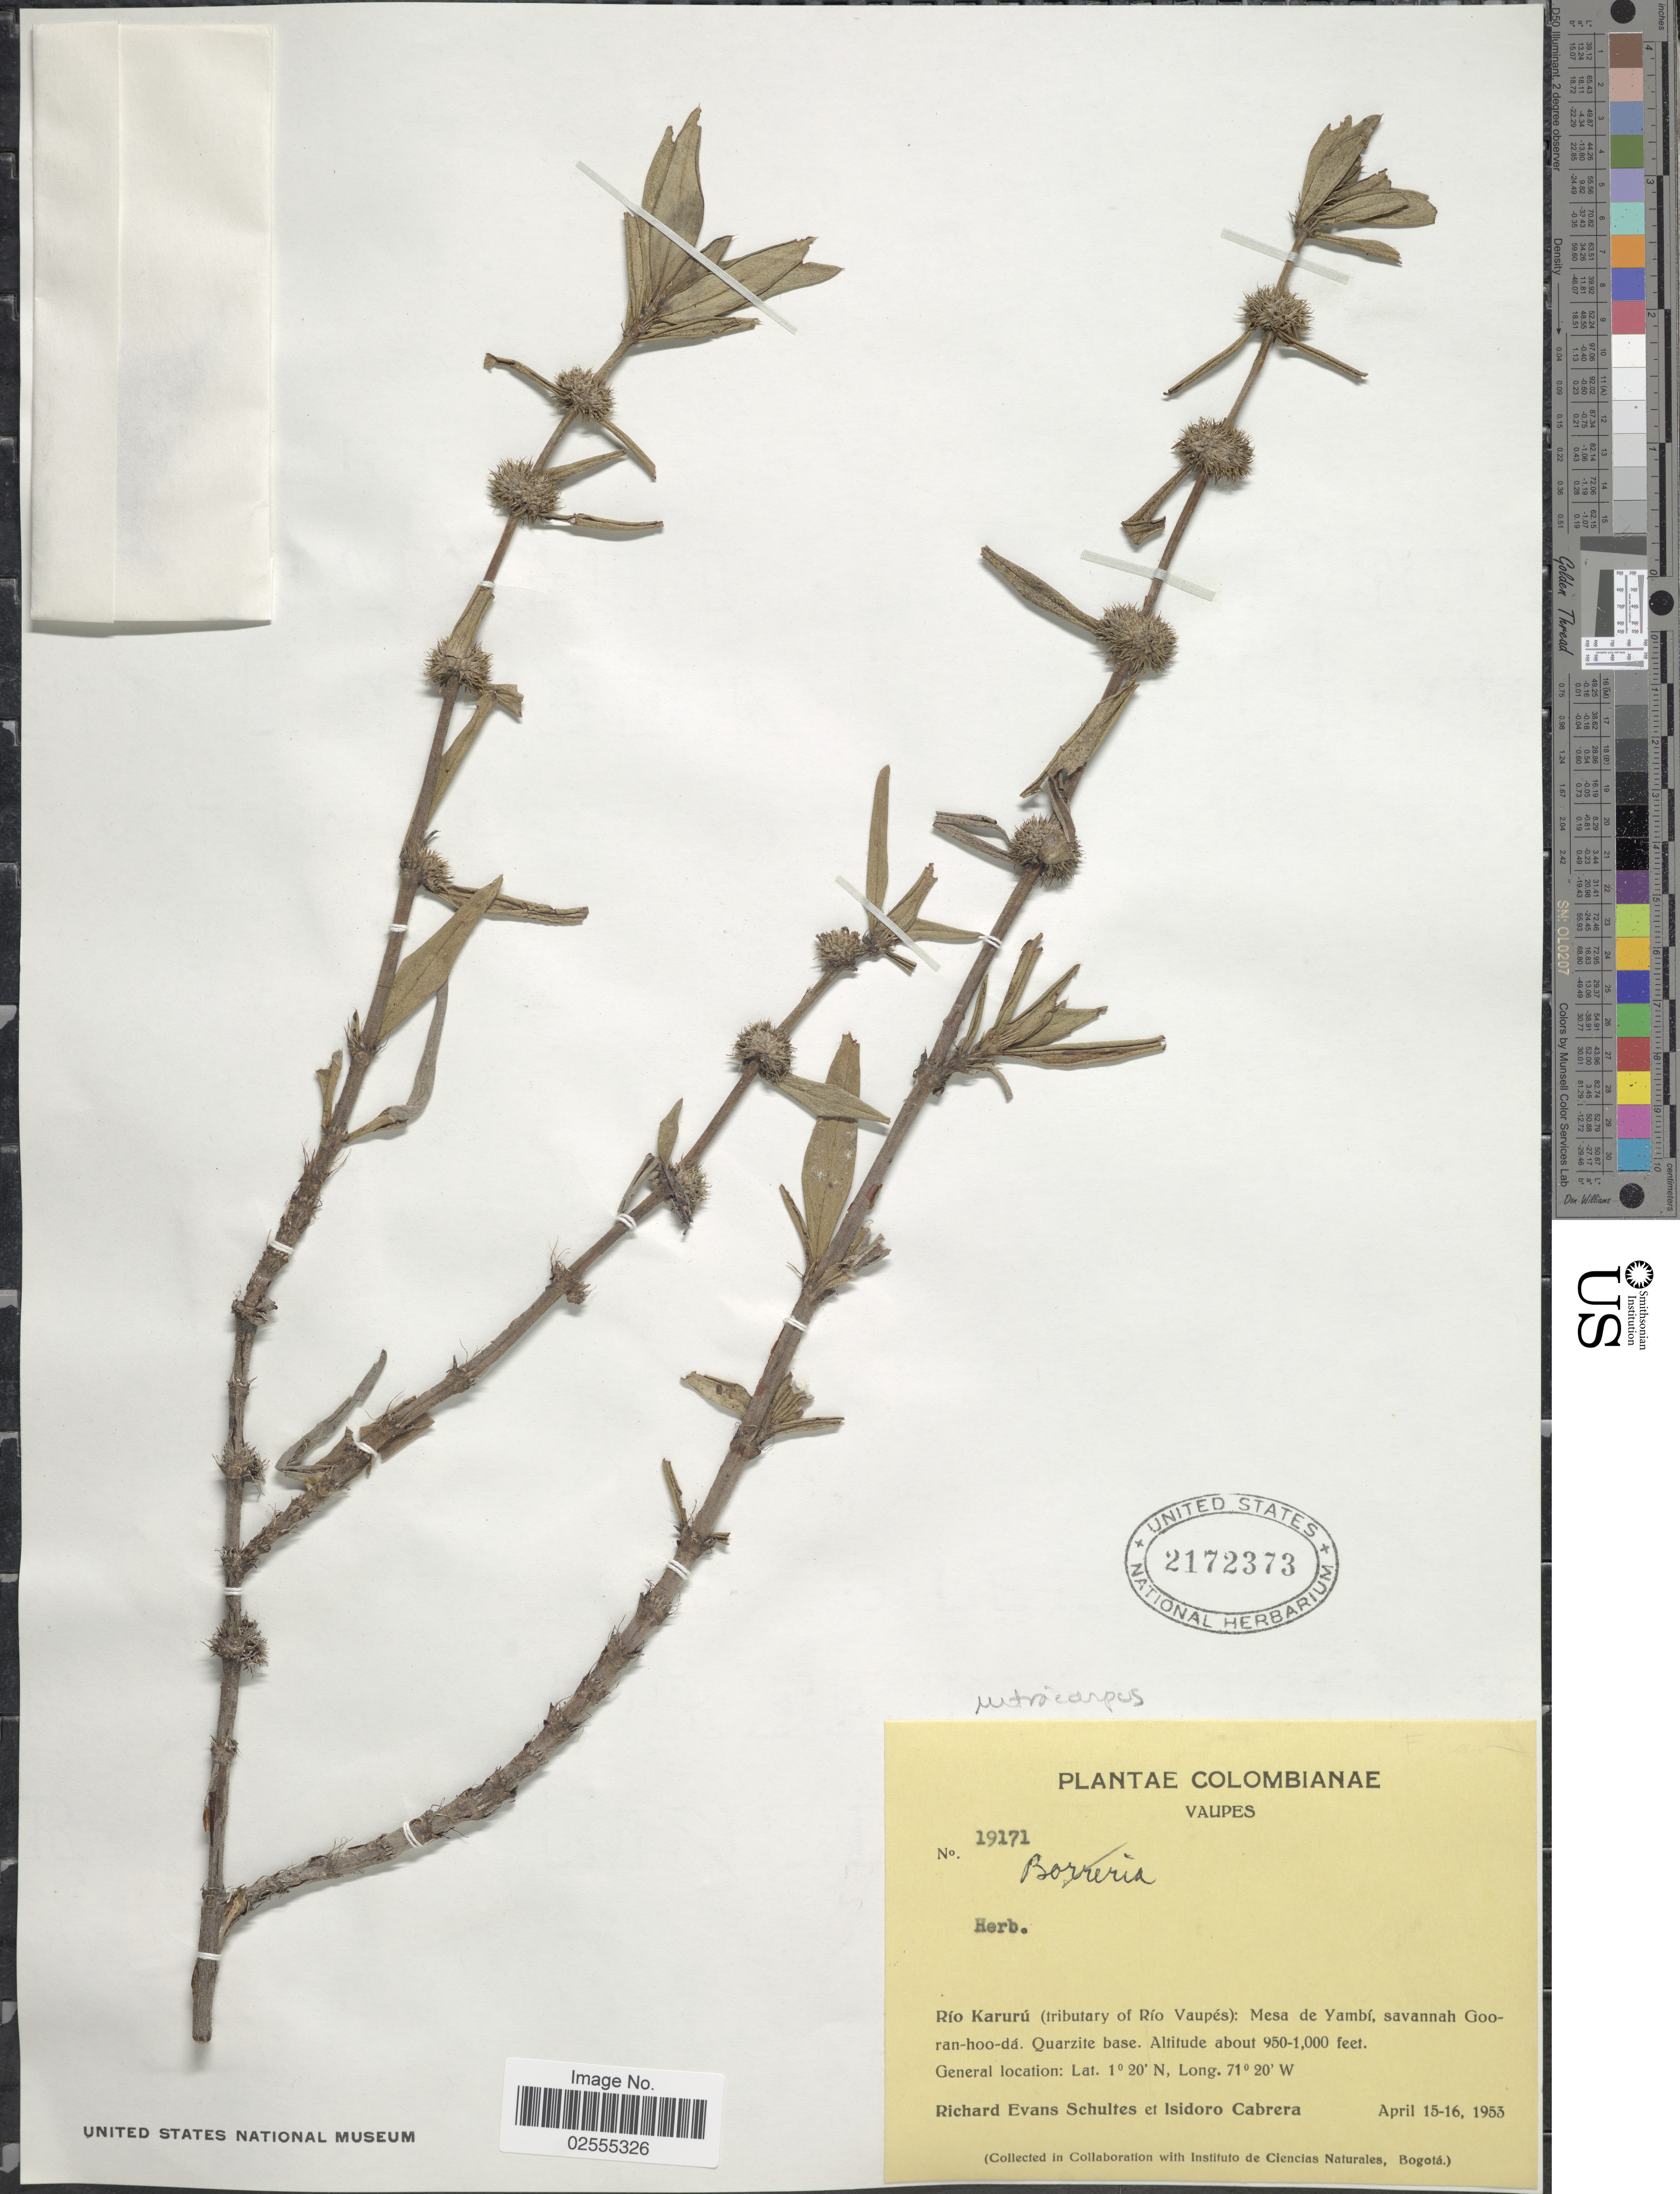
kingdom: Plantae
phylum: Tracheophyta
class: Magnoliopsida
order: Gentianales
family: Rubiaceae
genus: Mitracarpus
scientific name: Mitracarpus sp.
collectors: R. E. Schultes & I. Cabrera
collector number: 19171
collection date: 1953-04-15/1953-04-16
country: Colombia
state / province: Vaupés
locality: Rio Karuru (tributary of Rio Vaupes): Mesa de Yambi, savannah Gooran-hoo-da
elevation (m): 290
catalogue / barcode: US 2172373